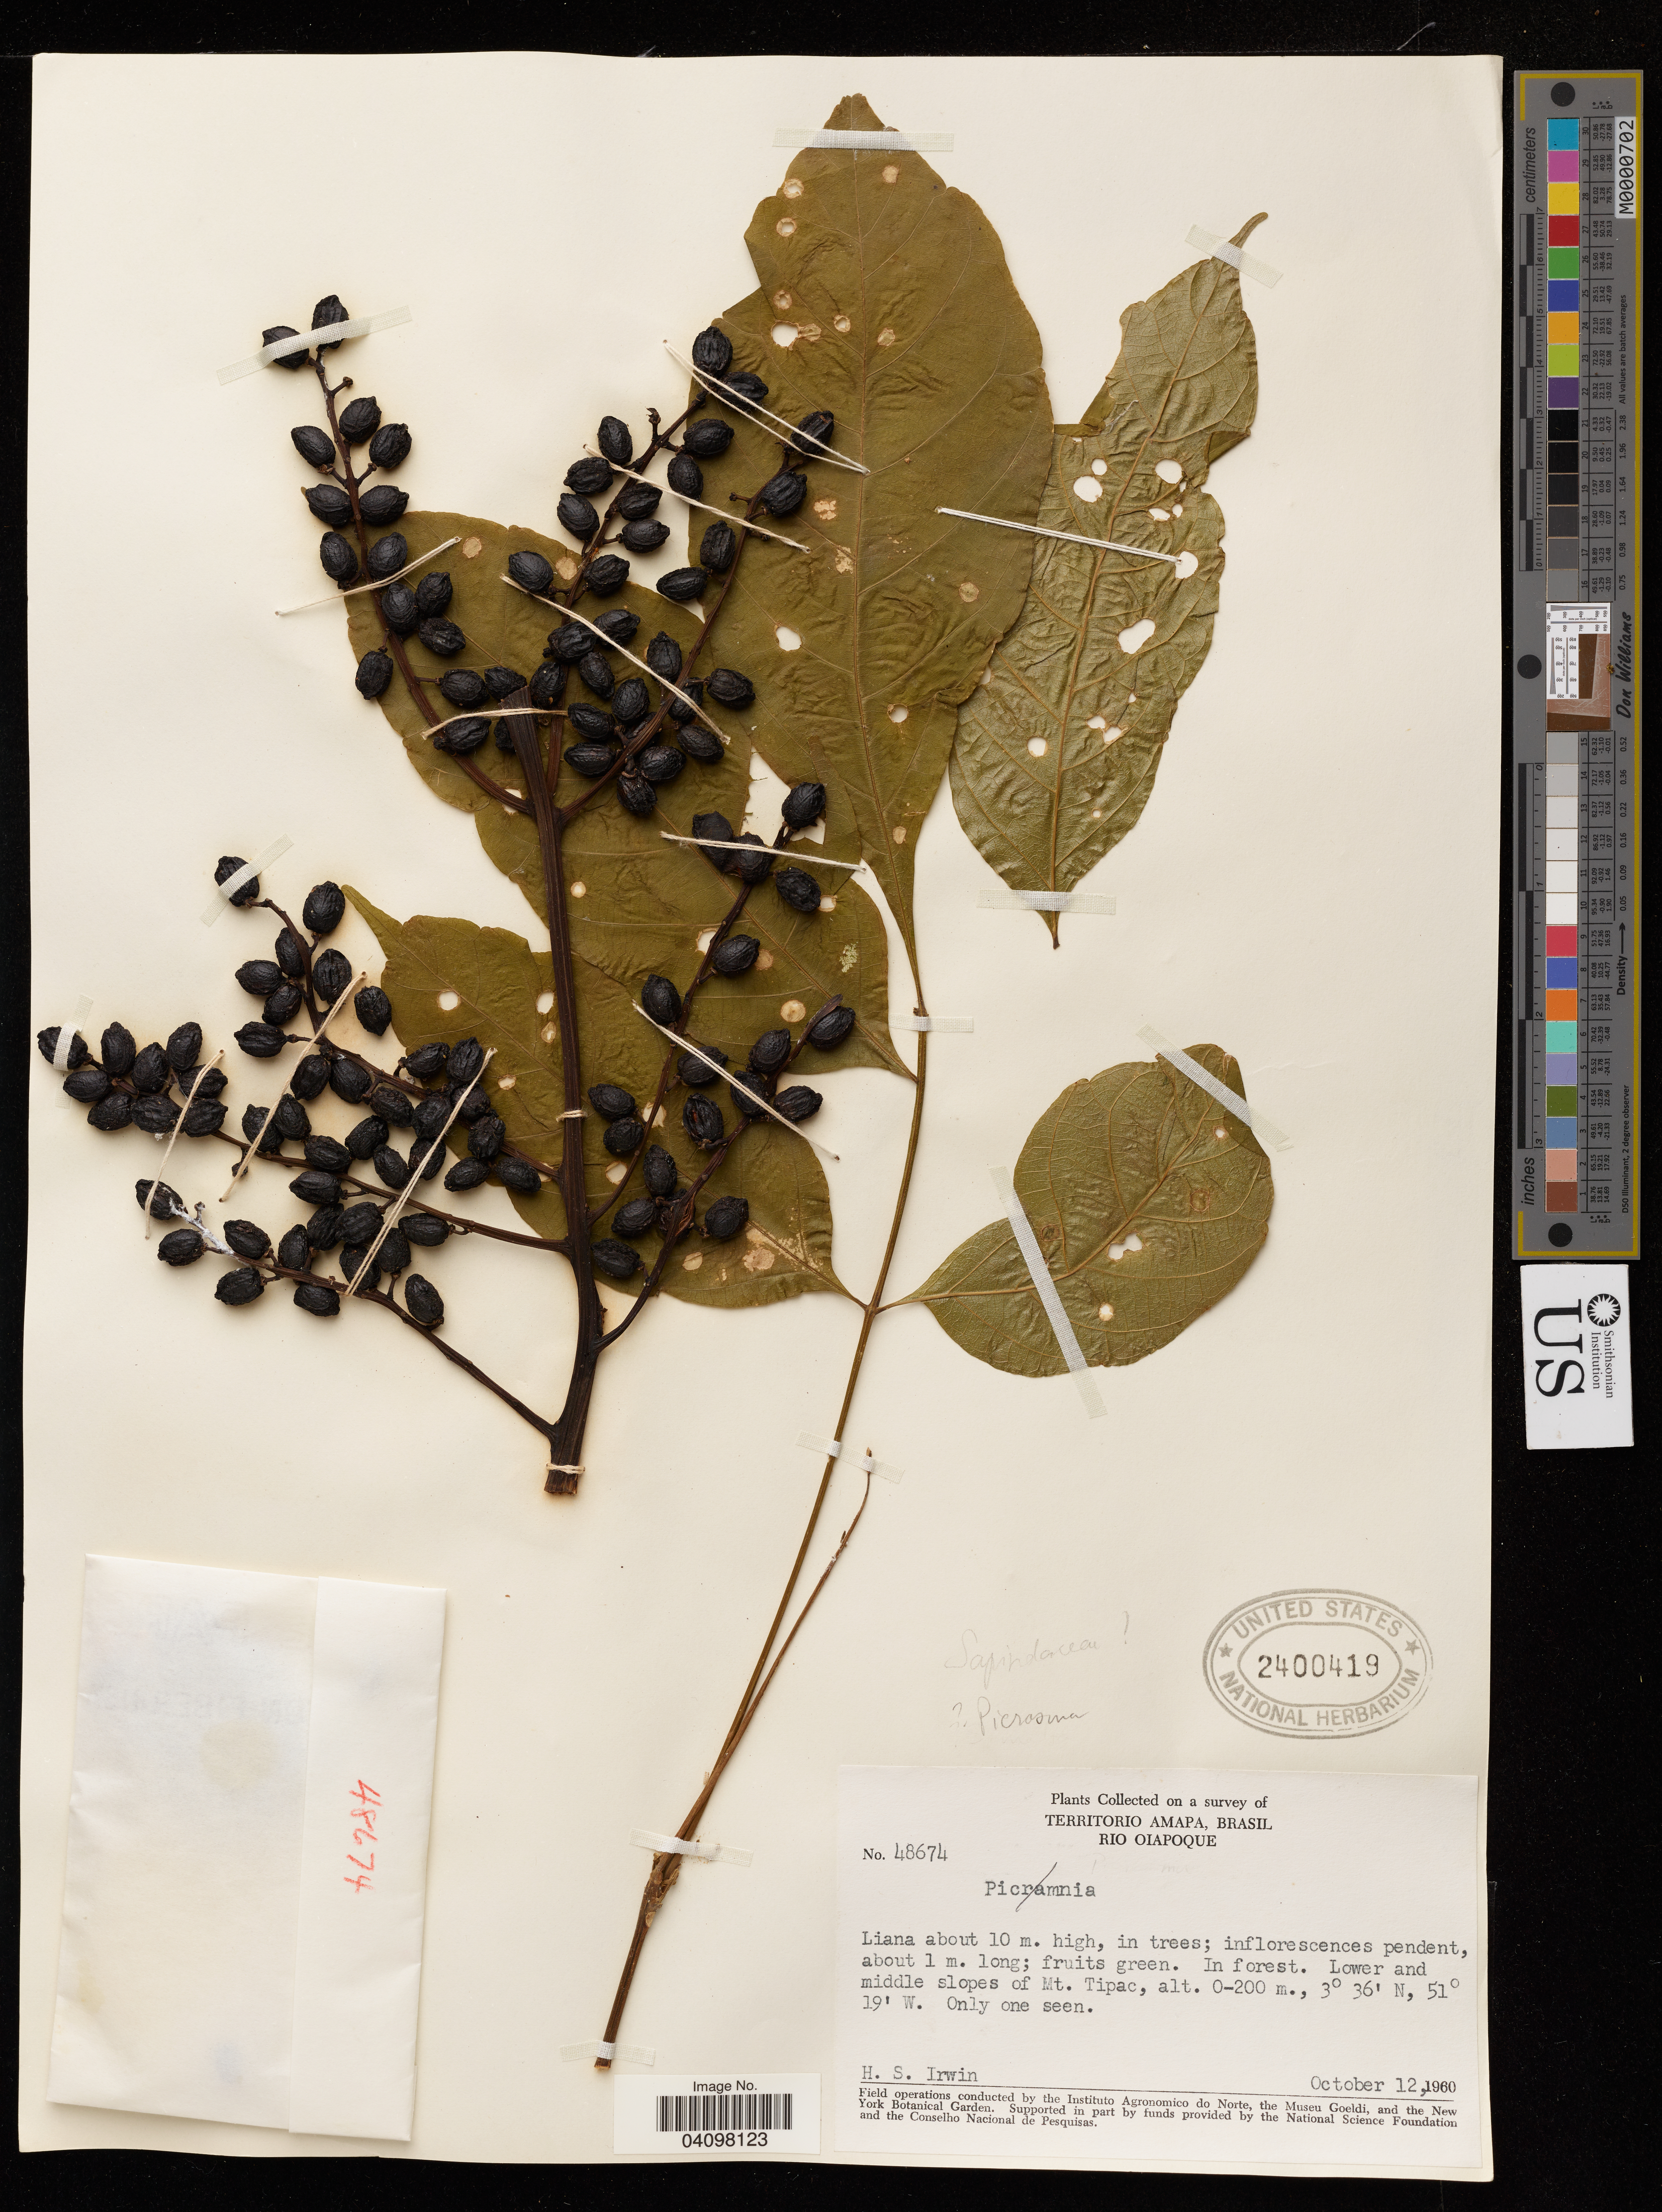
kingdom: Plantae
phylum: Tracheophyta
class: Magnoliopsida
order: Picramniales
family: Picramniaceae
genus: Picramnia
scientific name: Picramnia sp.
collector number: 48674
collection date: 1960-10-12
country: Brazil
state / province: Amapá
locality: Territorio Amapa, Brasil, Rio Oiapoque. Lower and middle slopes of Mt. Tipac.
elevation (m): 0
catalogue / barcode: US 2400419